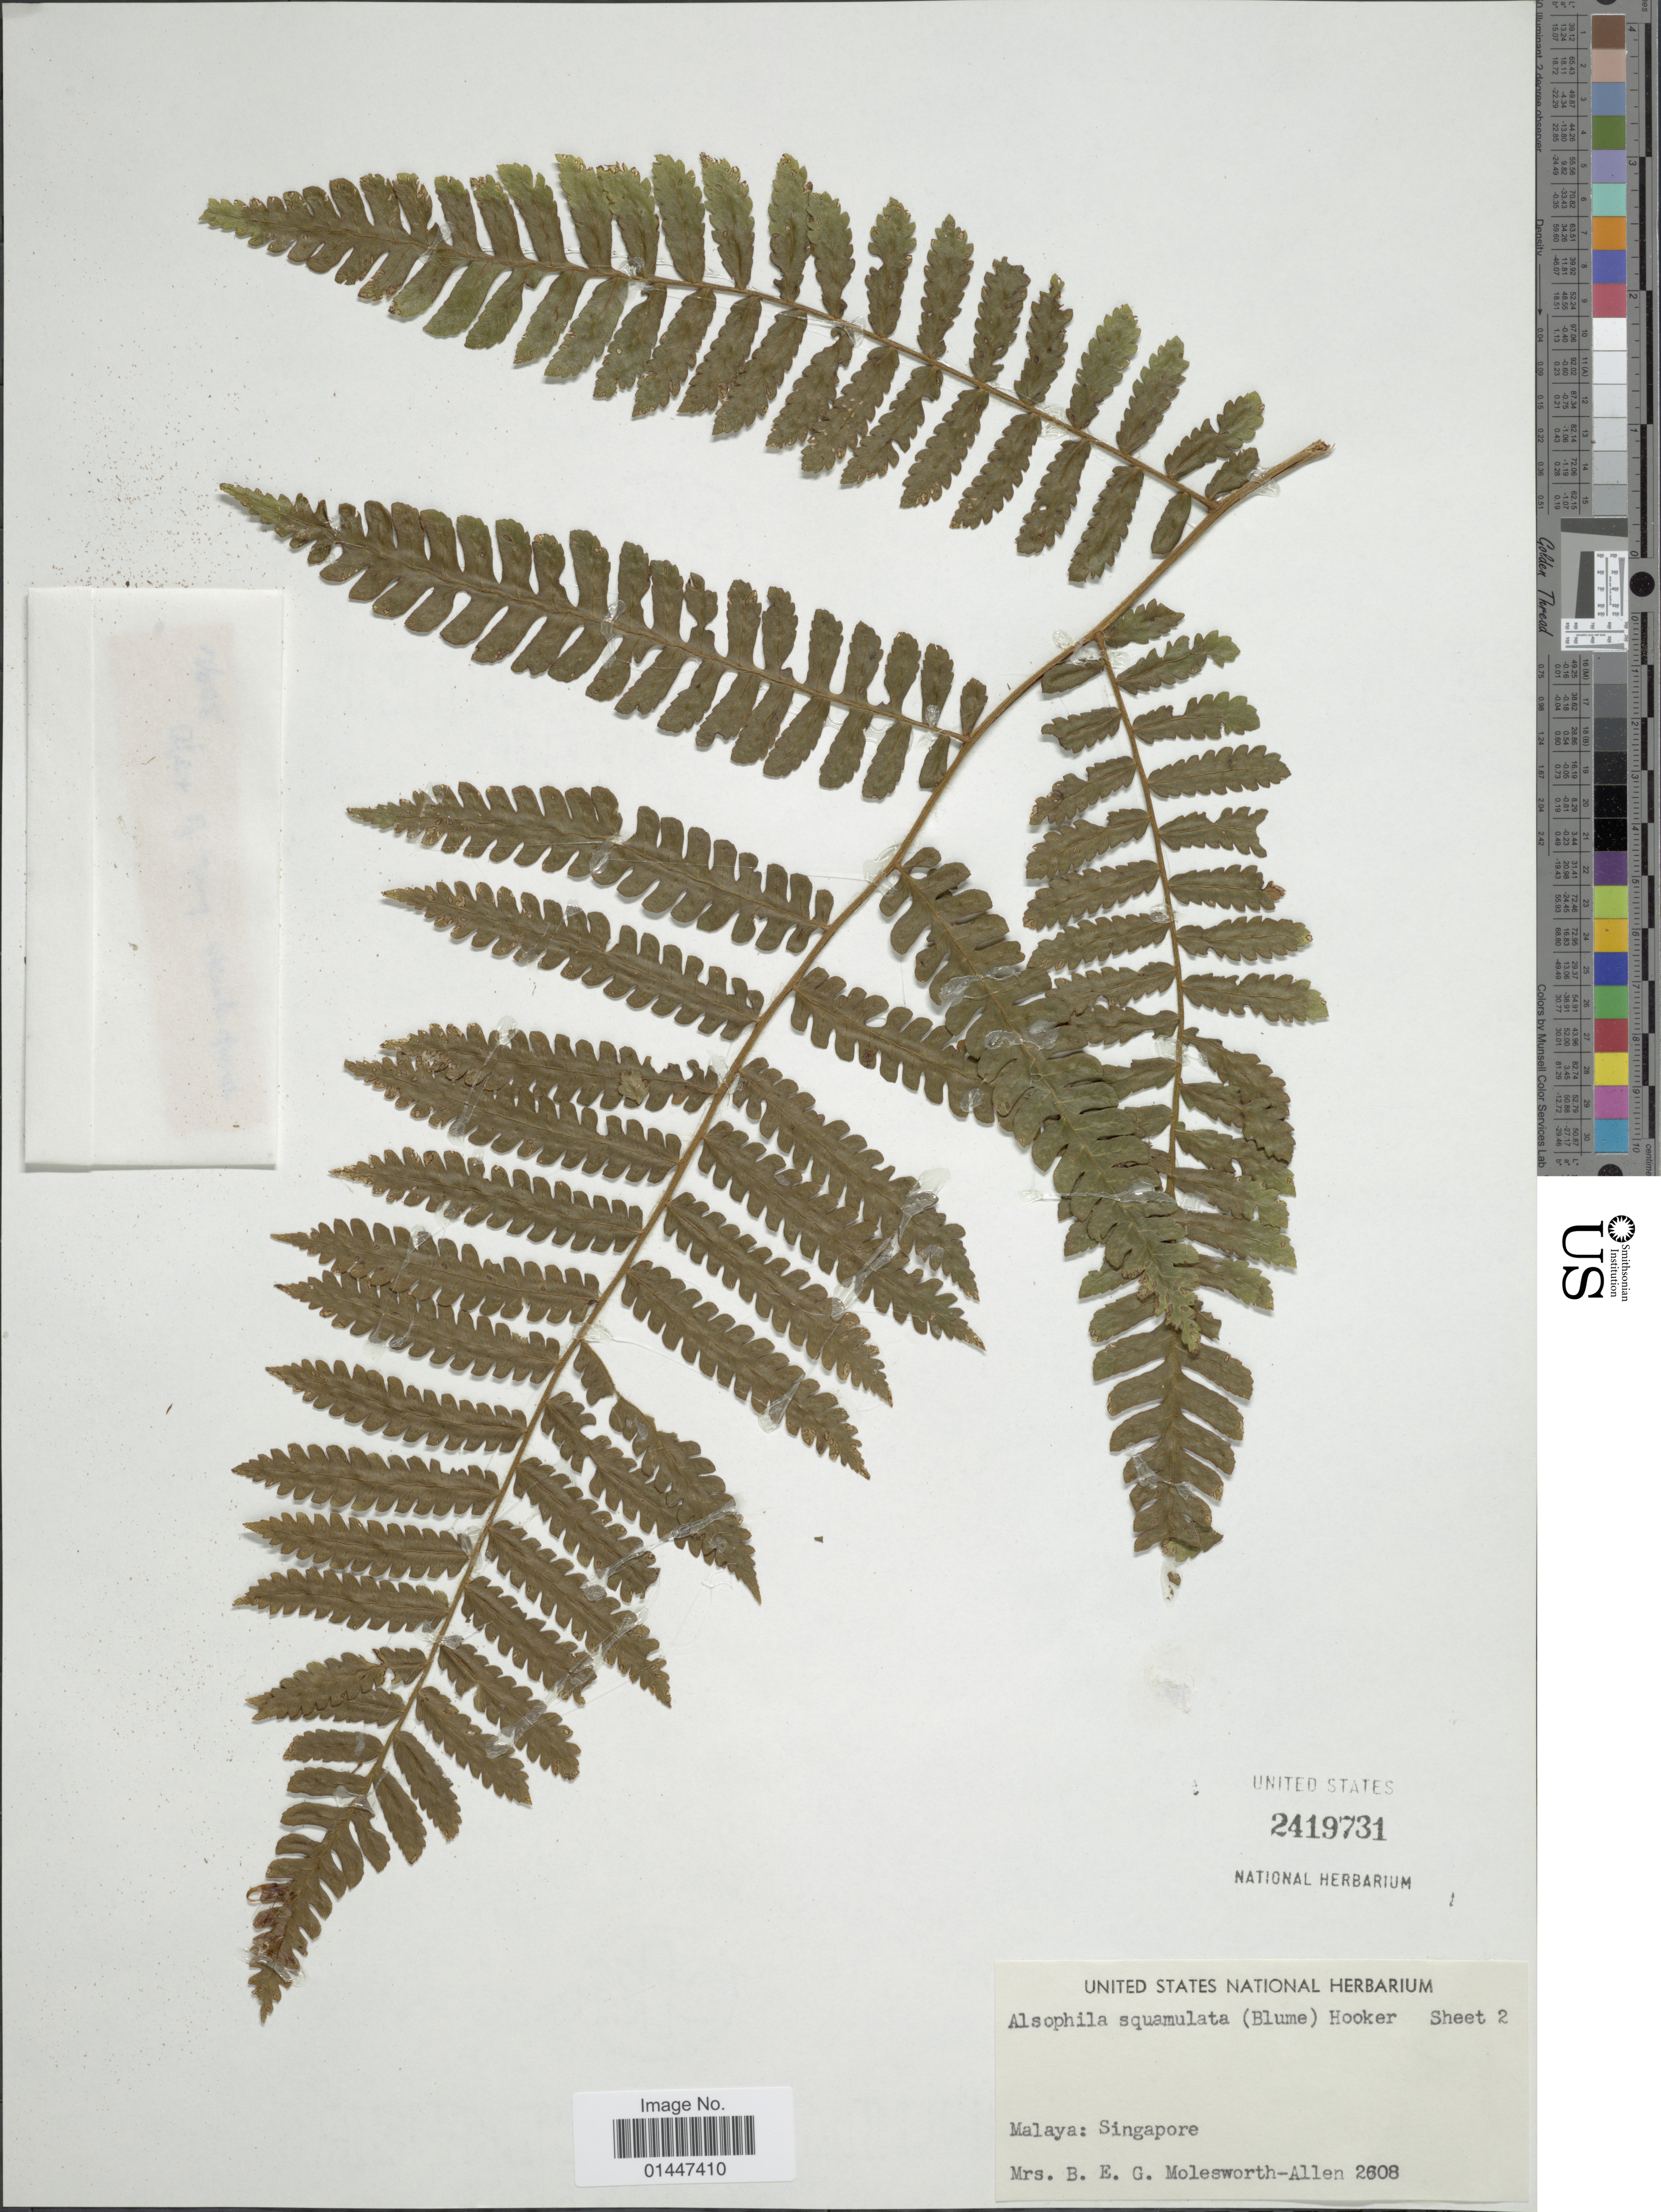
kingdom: Plantae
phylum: Tracheophyta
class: Polypodiopsida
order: Cyatheales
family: Cyatheaceae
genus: Sphaeropteris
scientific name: Sphaeropteris squamulata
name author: (Blume) R.M. Tryon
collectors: Mrs. B. E. G. Molesworth-Allen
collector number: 2608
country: Malaysia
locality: Malaya: Singapore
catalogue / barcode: US 2419731